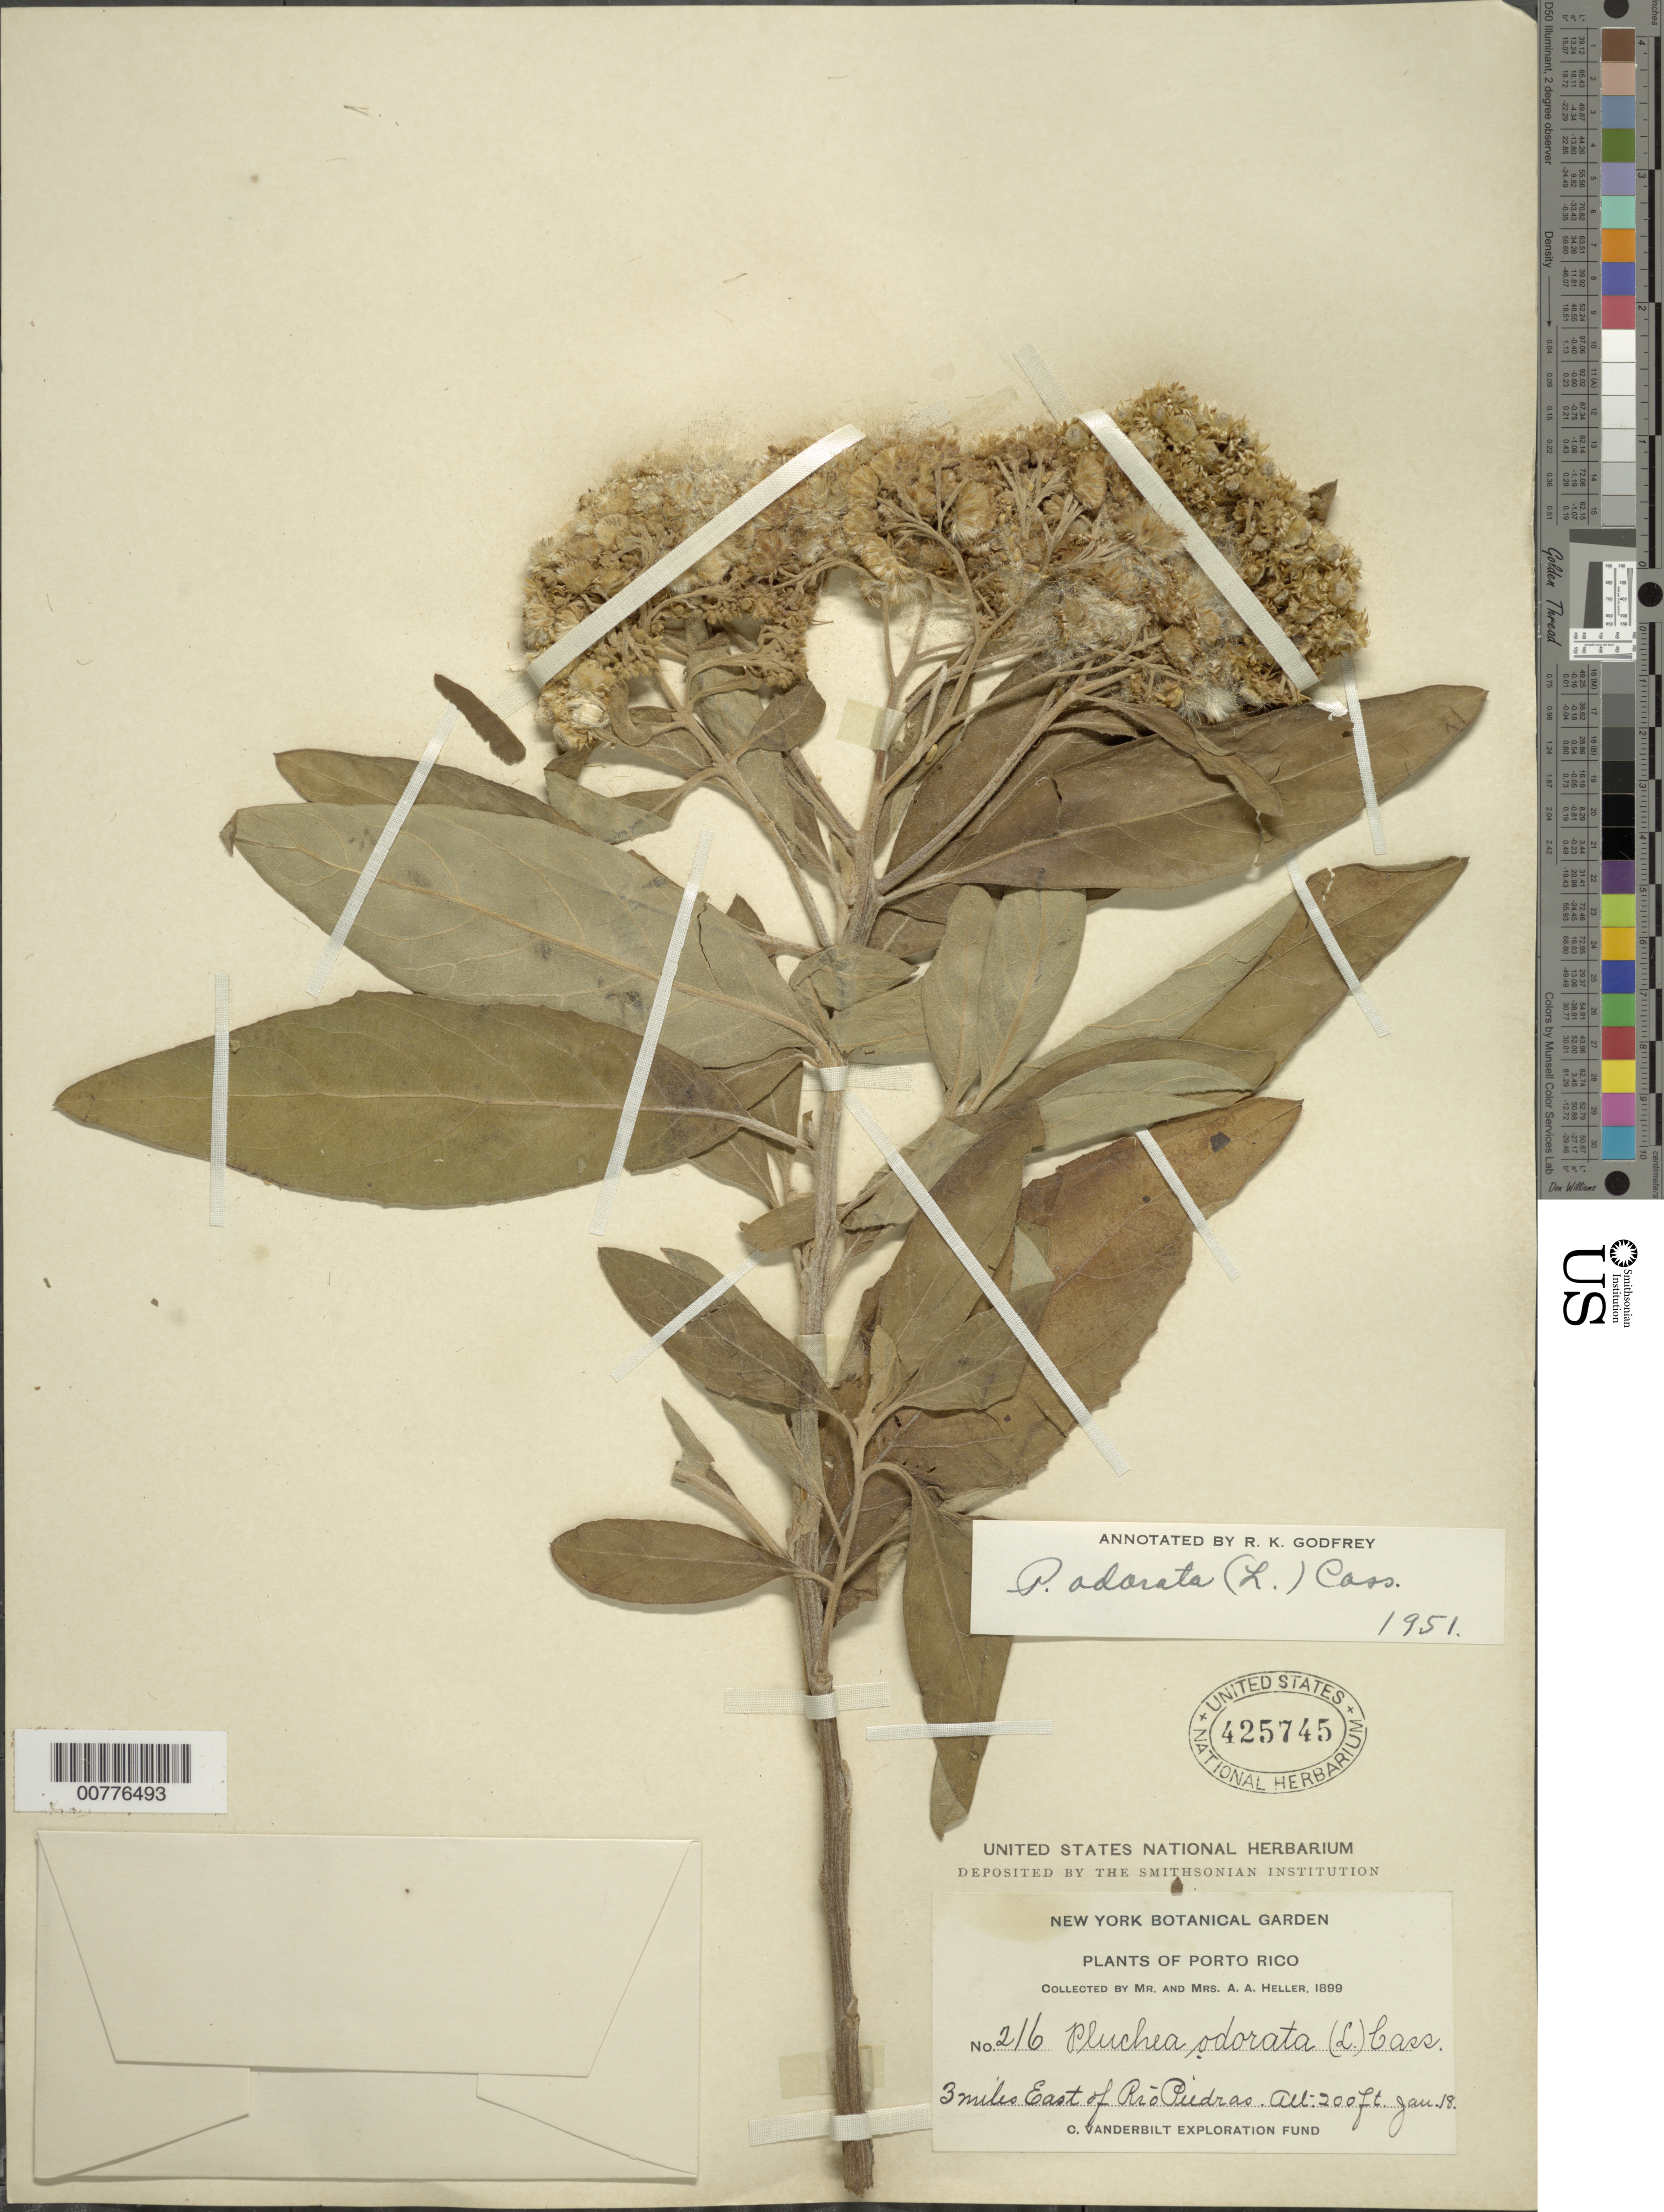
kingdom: Plantae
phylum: Tracheophyta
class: Magnoliopsida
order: Asterales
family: Asteraceae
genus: Pluchea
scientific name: Pluchea carolinensis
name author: (Jacq.) D. Don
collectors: A. A. Heller & E. G. Heller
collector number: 216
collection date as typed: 18 Jan 1899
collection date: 1899-01-18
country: Puerto Rico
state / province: San Juan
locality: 3 miles East of Río Piedras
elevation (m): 61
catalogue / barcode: US 425745